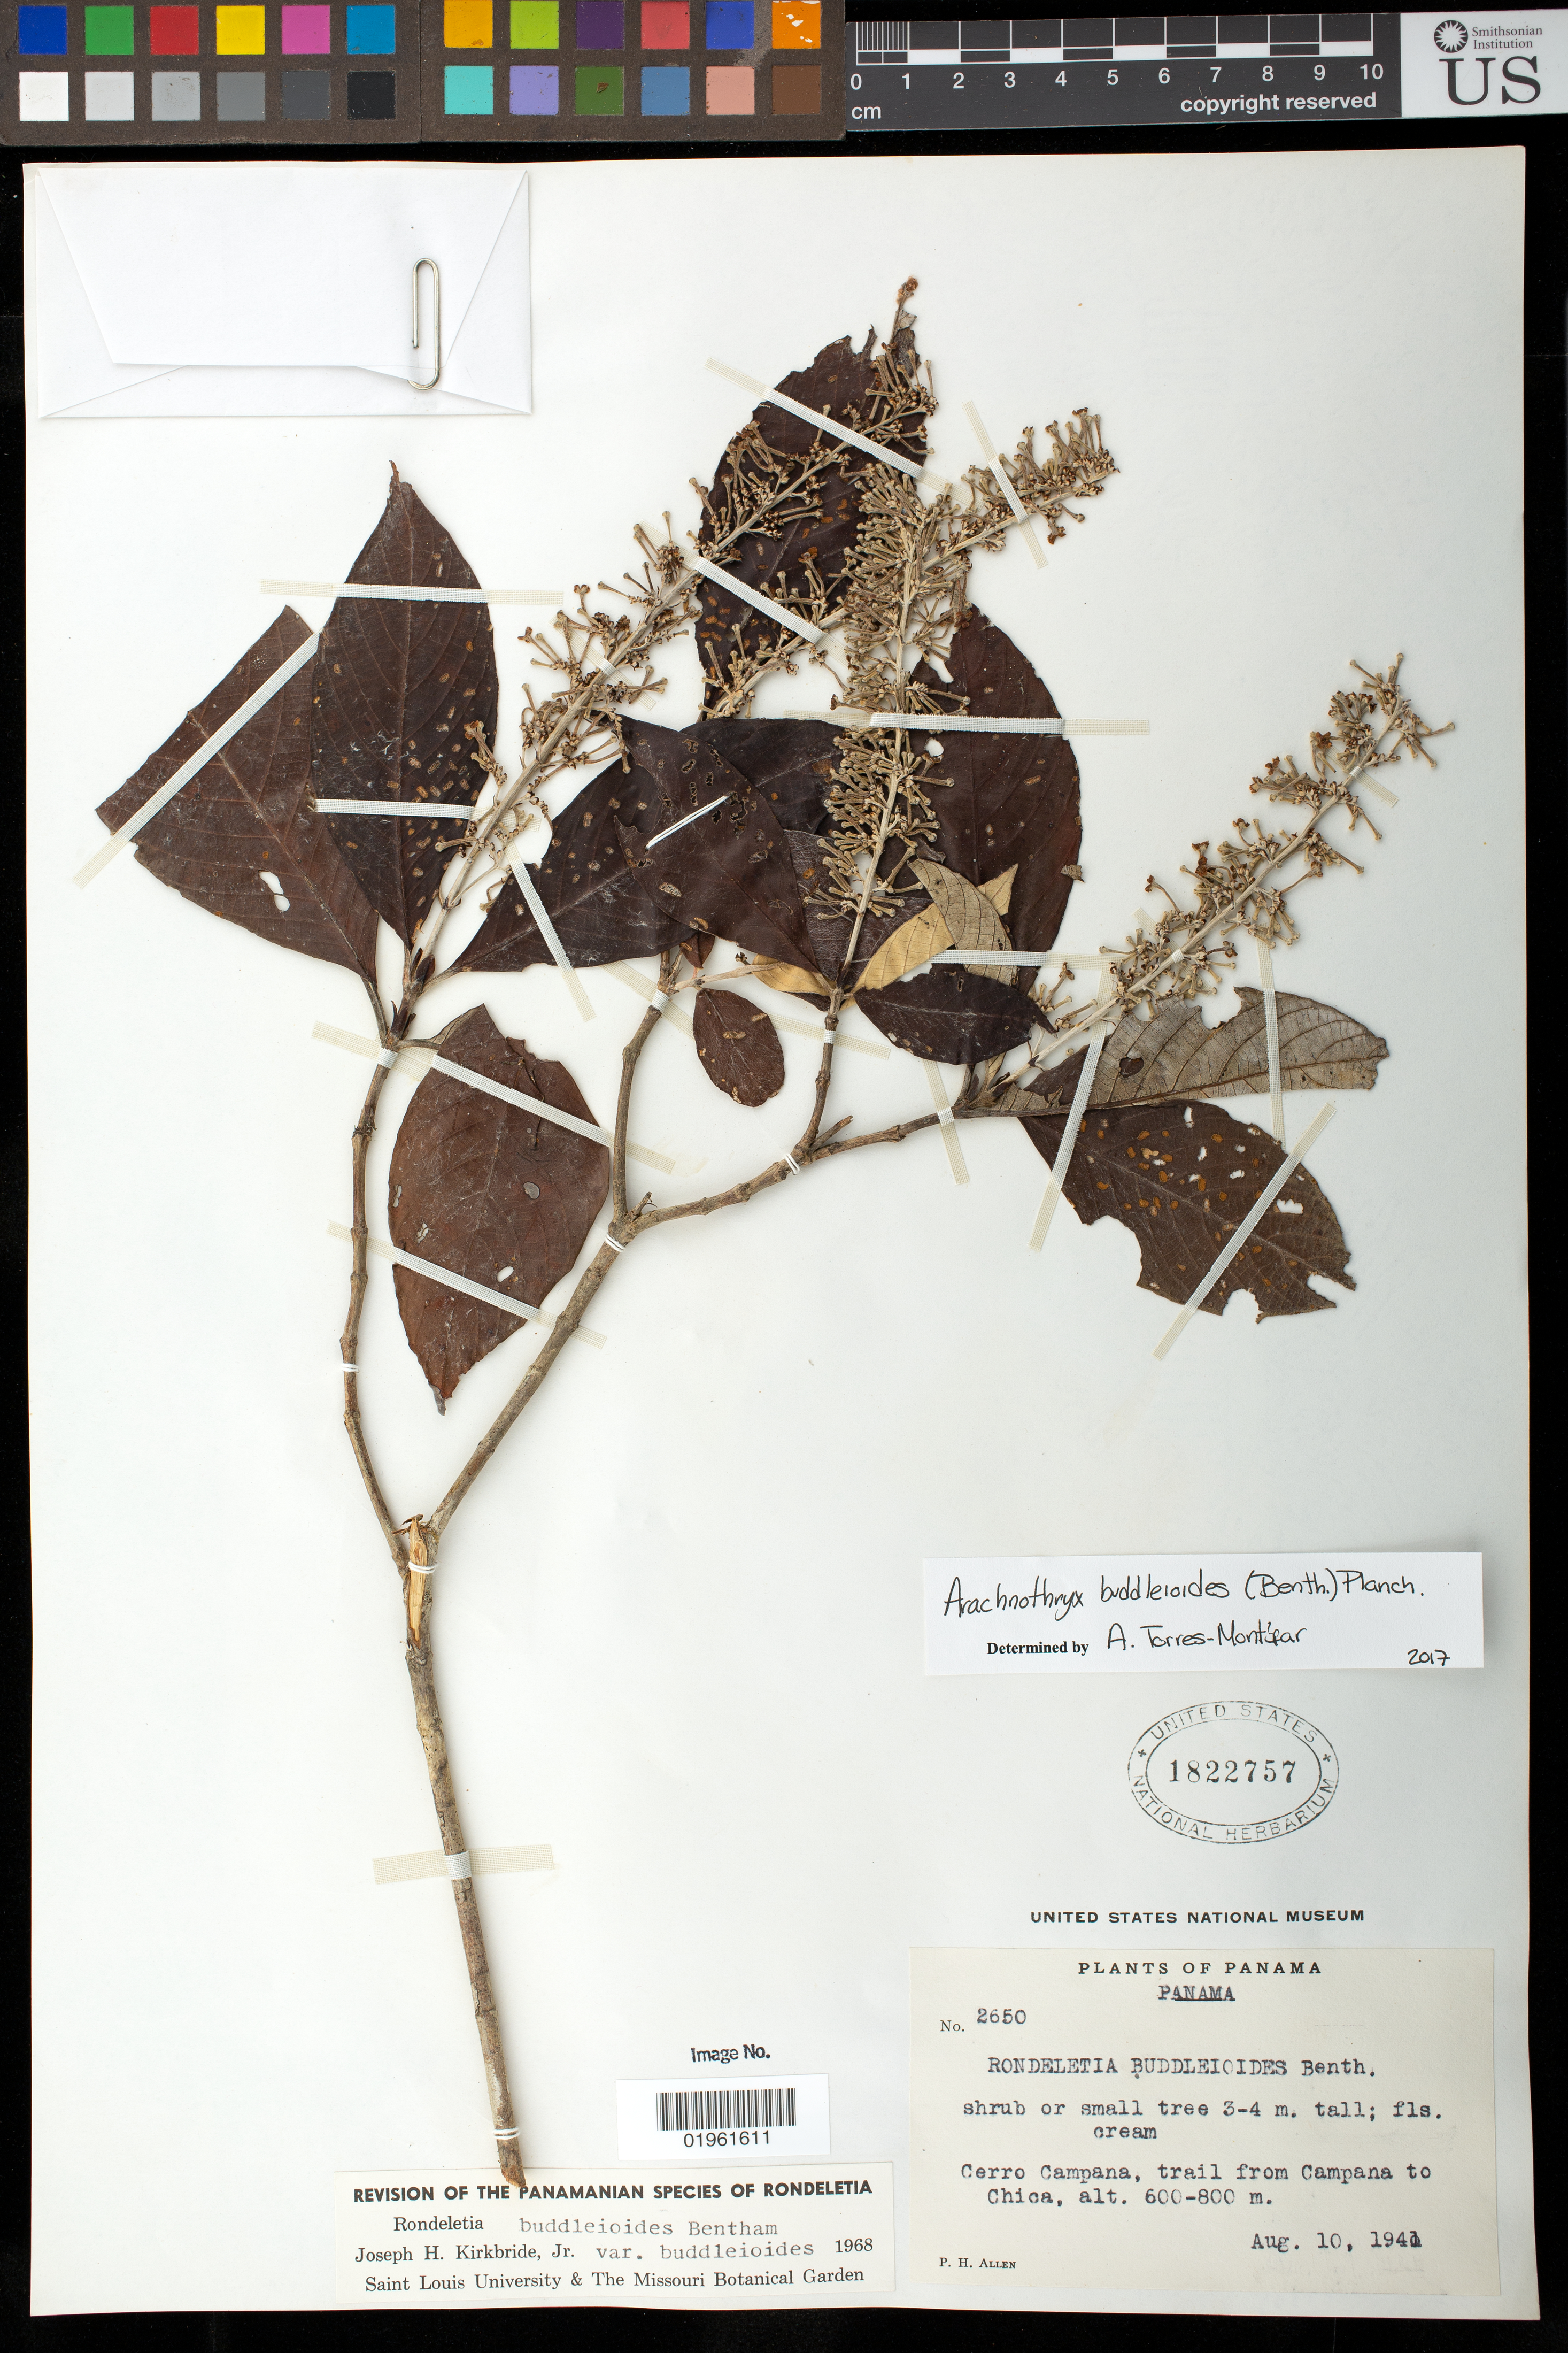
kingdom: Plantae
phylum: Tracheophyta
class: Magnoliopsida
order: Gentianales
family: Rubiaceae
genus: Arachnothryx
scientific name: Arachnothryx buddleioides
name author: (Benth.) Planch.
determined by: Montúfar, Alejandro Torres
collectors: P. H. Allen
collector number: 2650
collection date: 1941-08-10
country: Panama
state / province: Panamá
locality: Panama, Trail from Campana to Chica, Cerro Campana, Prov. Panama.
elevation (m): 600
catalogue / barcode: US 1822757